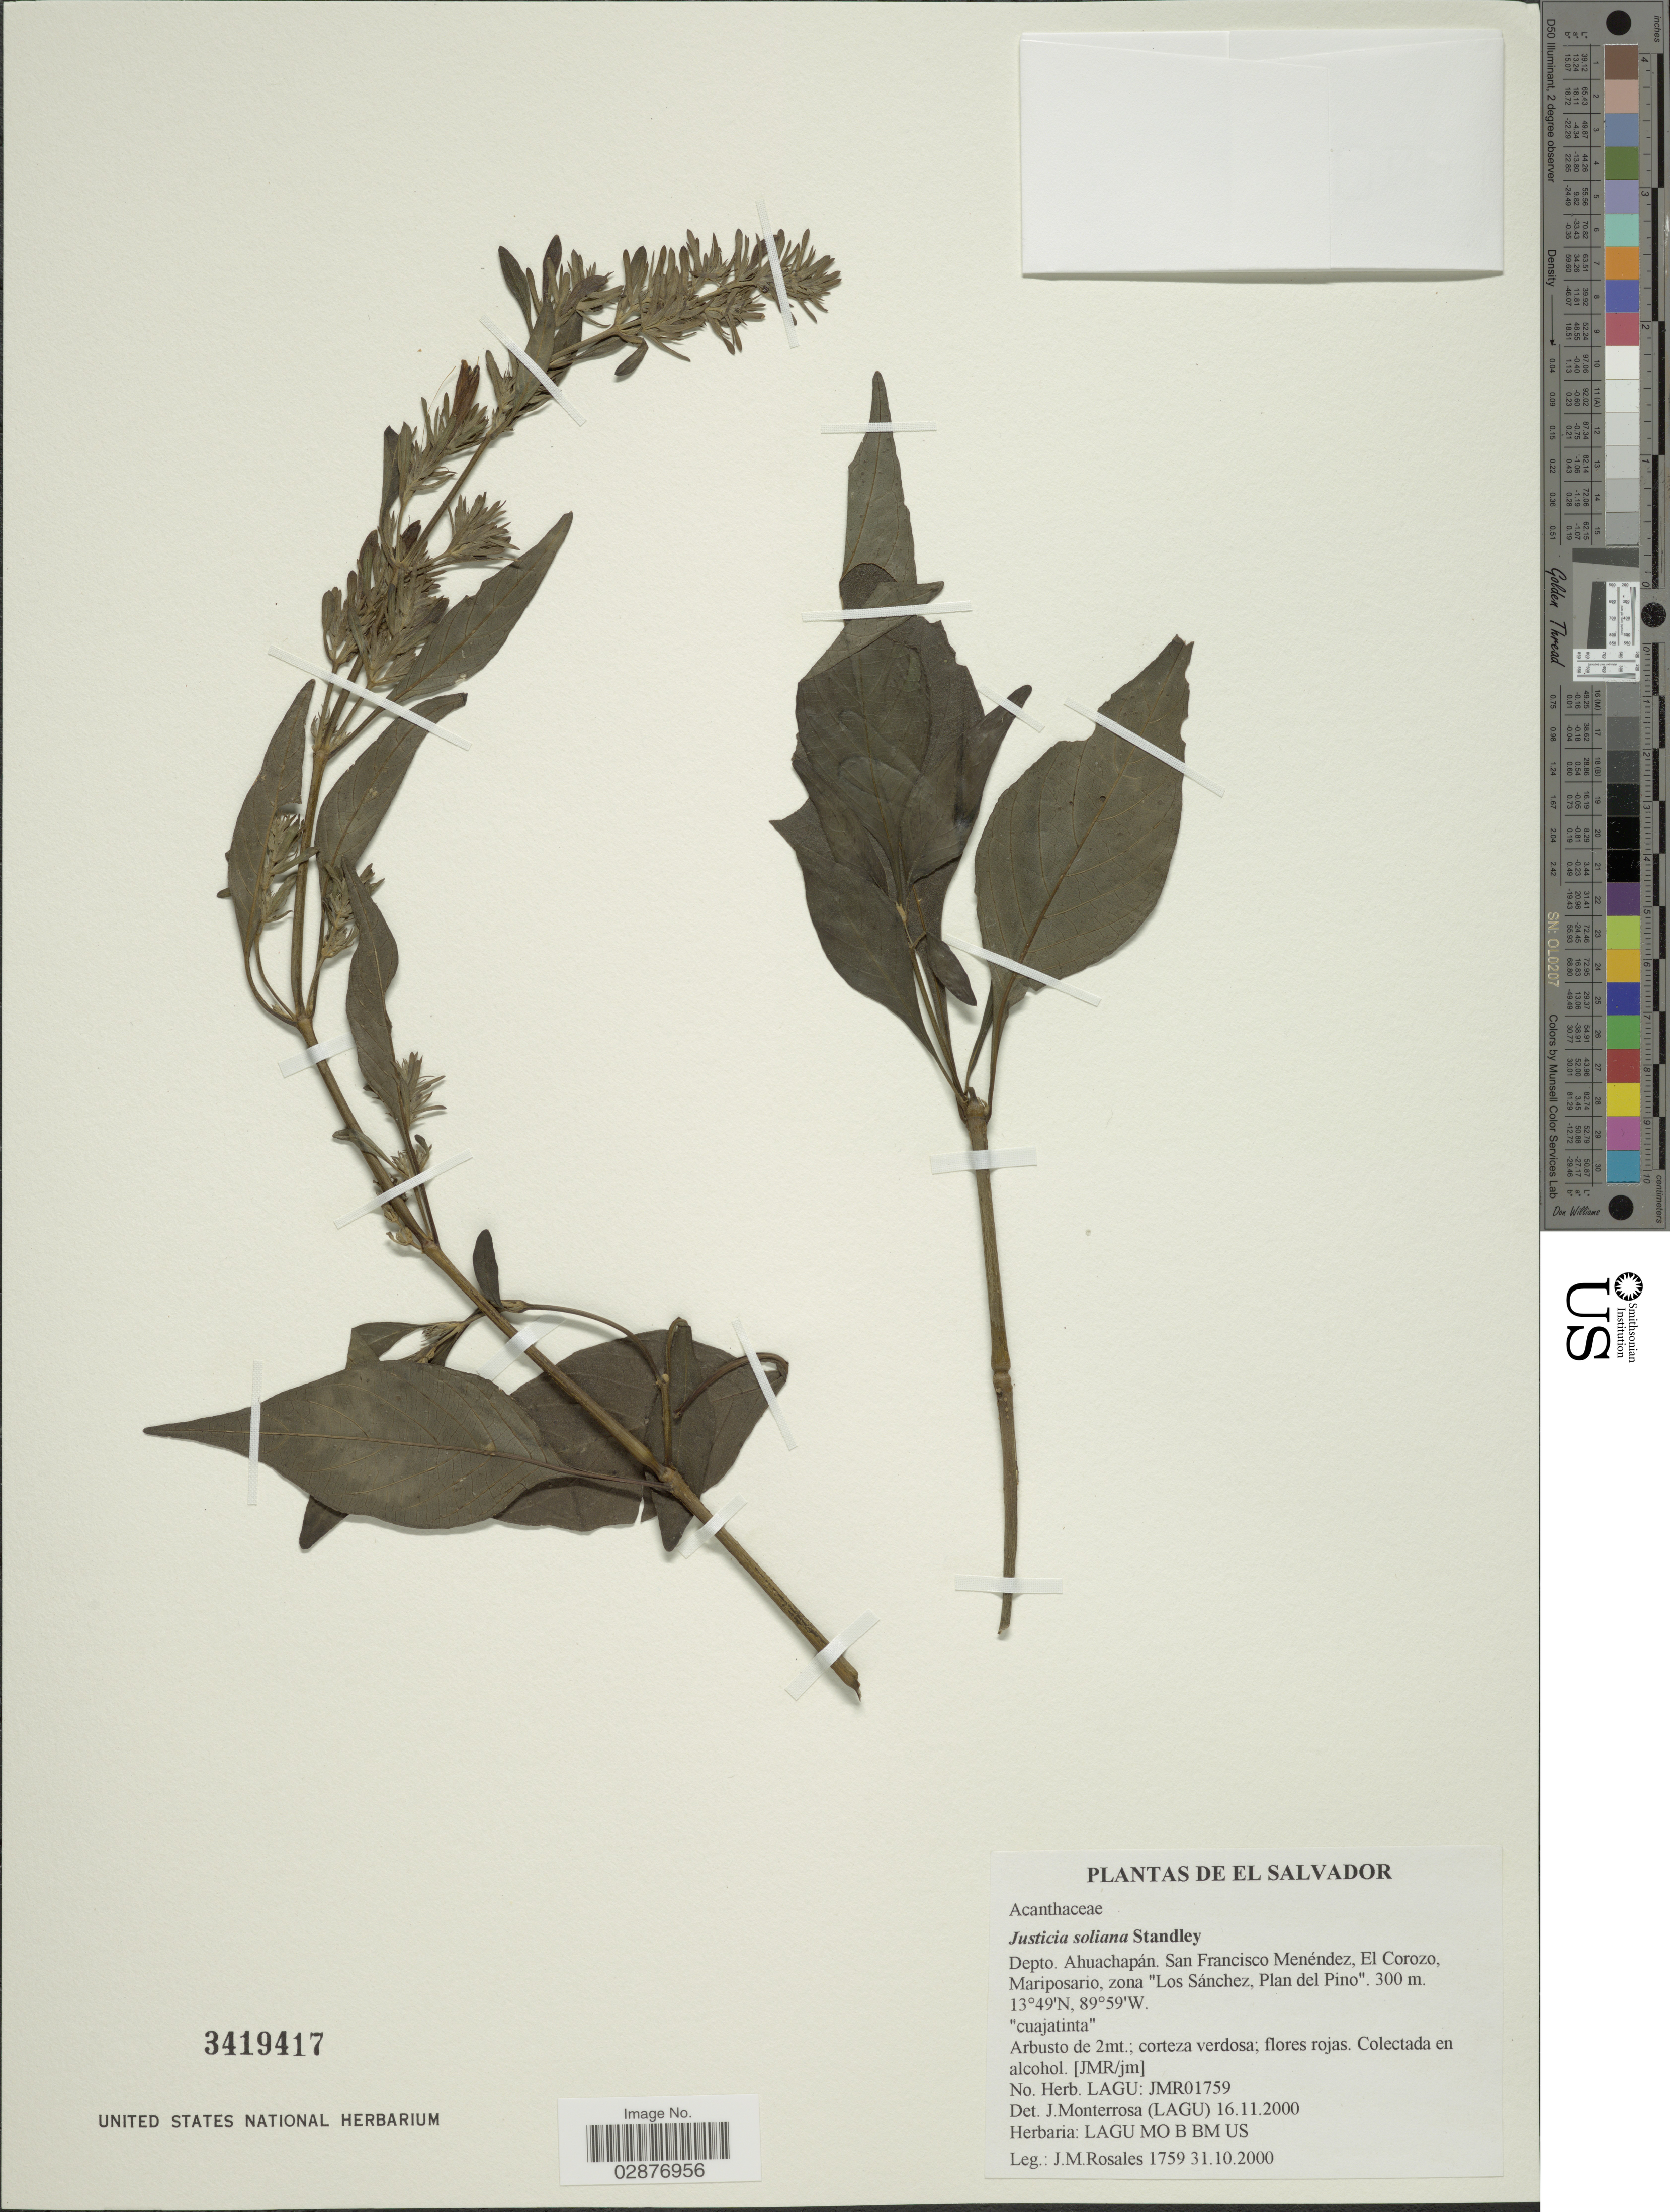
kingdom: Plantae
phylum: Tracheophyta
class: Magnoliopsida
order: Lamiales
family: Acanthaceae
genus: Justicia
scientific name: Justicia soliana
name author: Standl.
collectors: J. Rosales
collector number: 1759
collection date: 2000-10-31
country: El Salvador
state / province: Ahuachapan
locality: Depto. Ahuachapán. San Francisco Menéndez, El Corozo, Mariposario, zona "Los Sánchez, Plan del Pino".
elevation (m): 300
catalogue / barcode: US 3419417